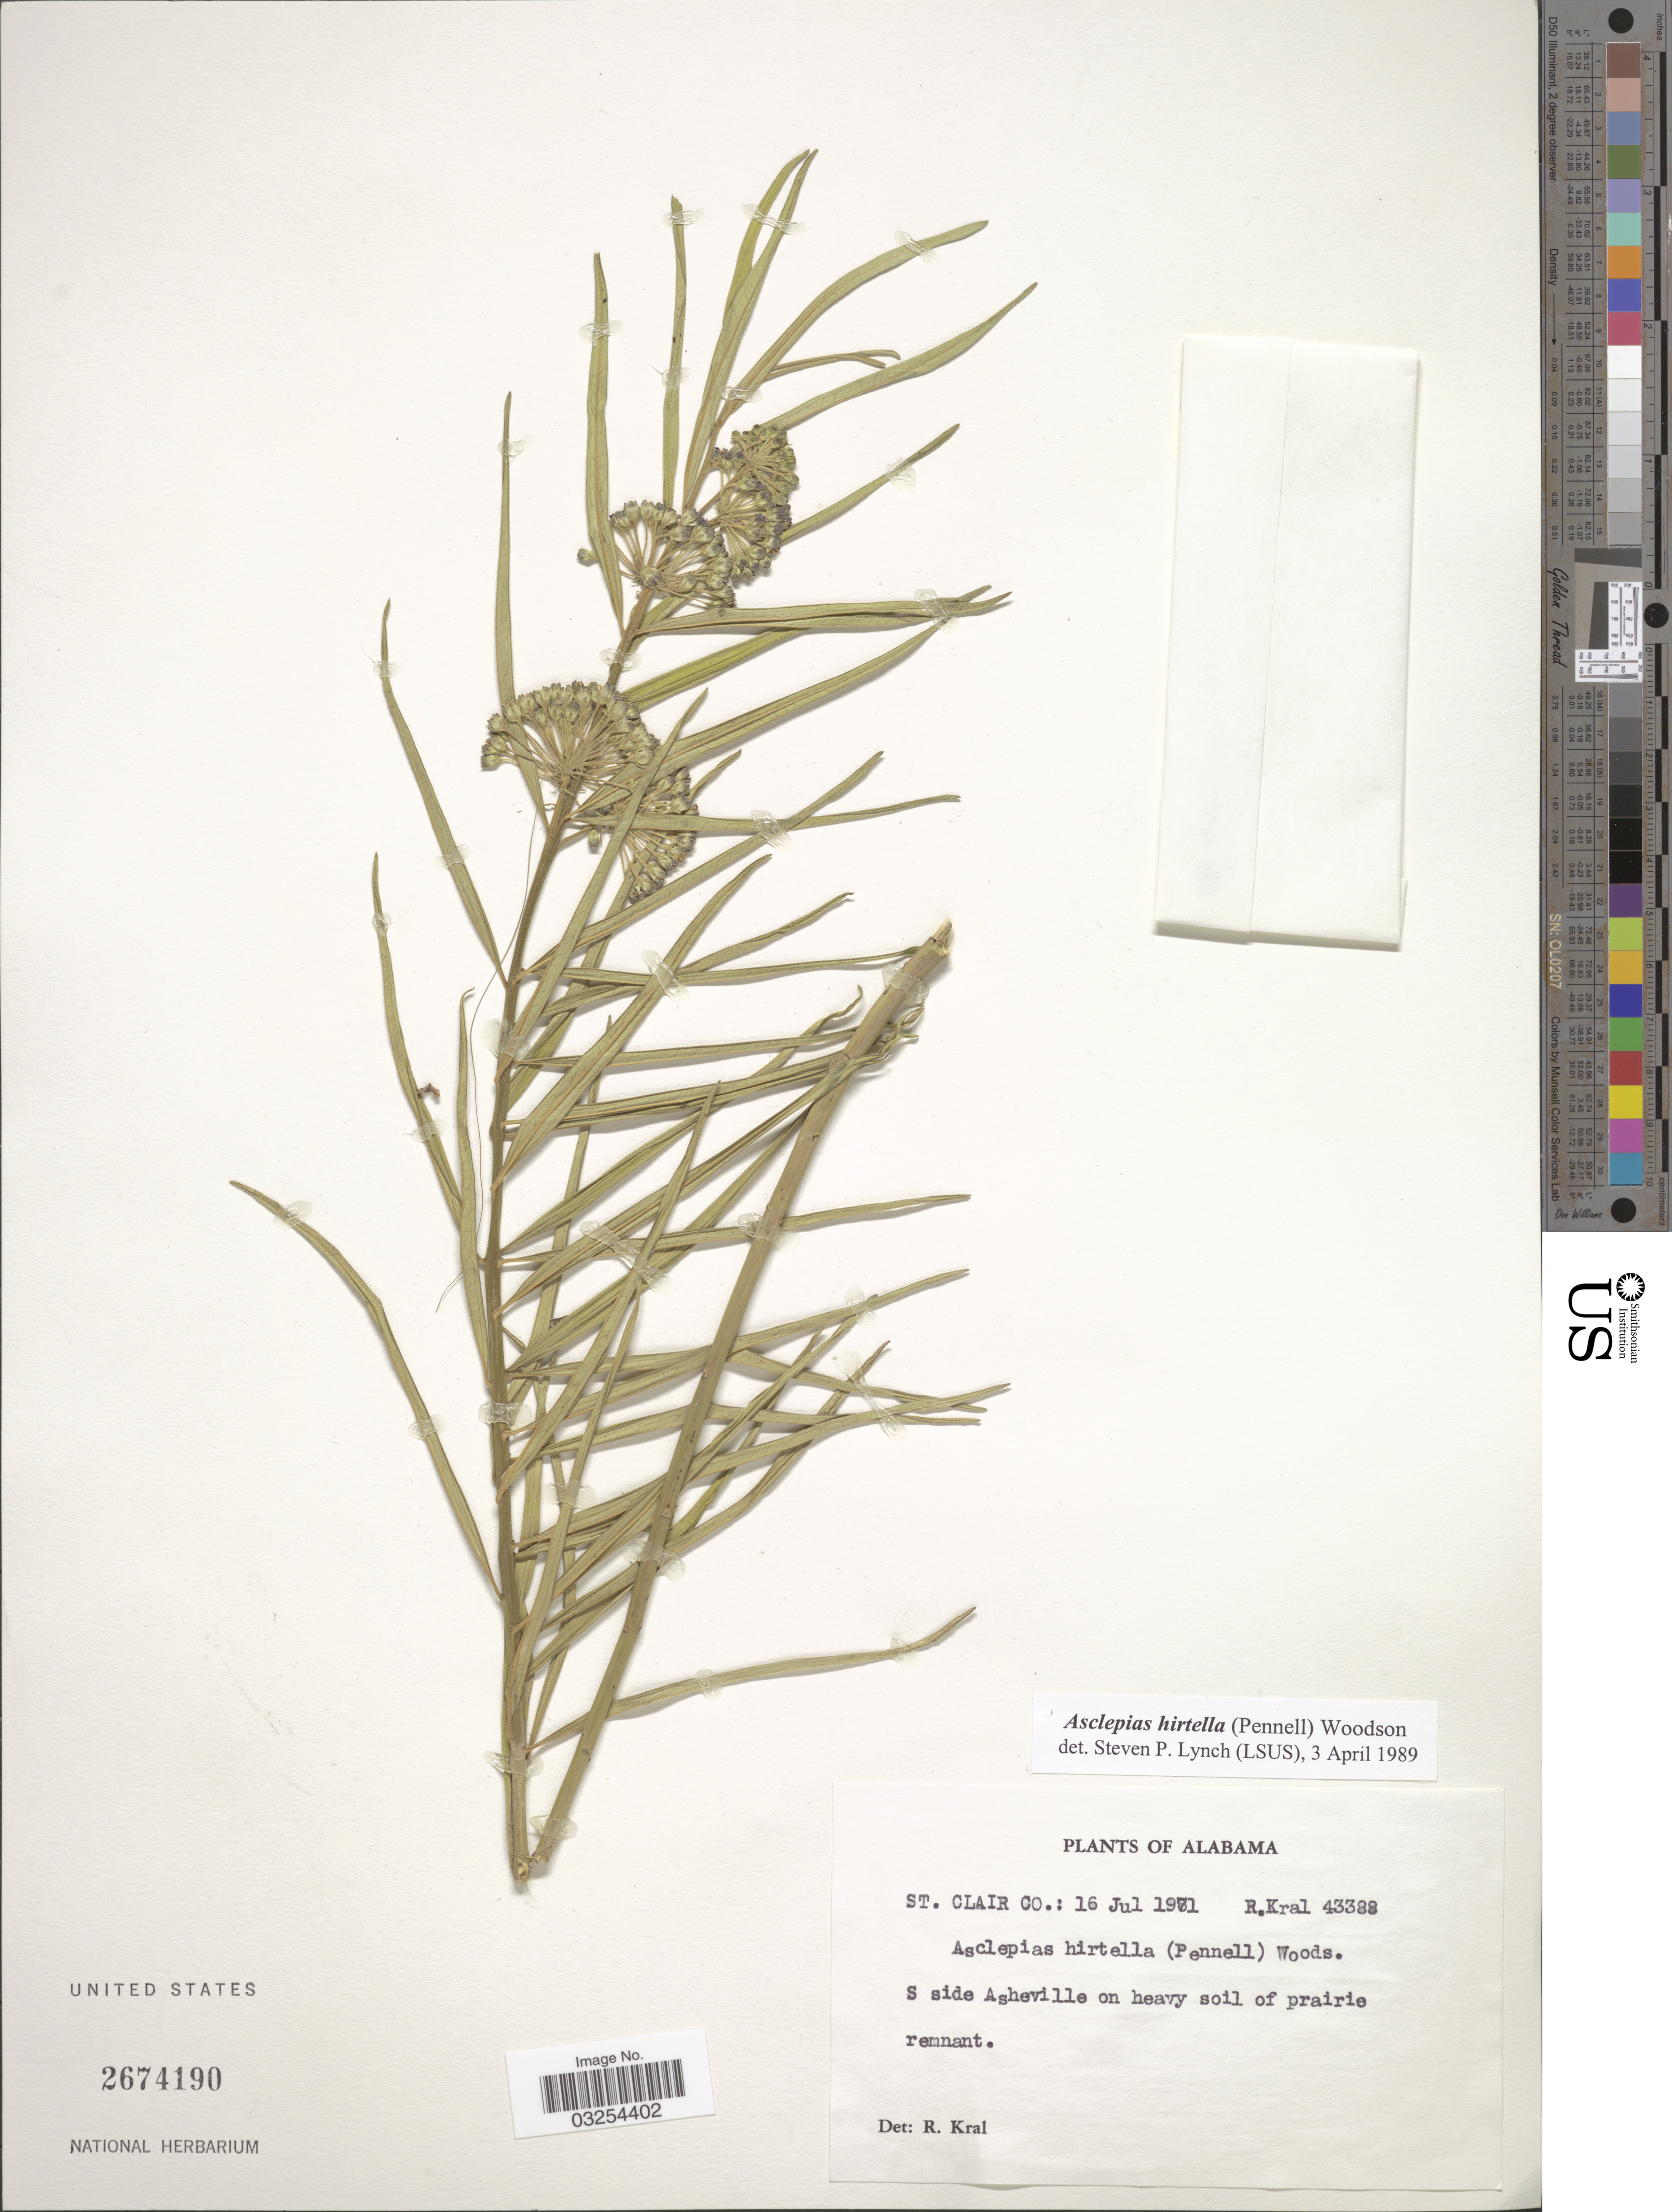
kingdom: Plantae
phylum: Tracheophyta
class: Magnoliopsida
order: Gentianales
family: Apocynaceae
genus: Asclepias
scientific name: Asclepias hirtella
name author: (Pennell) Woodson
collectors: R. Kral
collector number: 43388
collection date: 1971-07-16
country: United States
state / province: Alabama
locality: St. Clair Co. S side Asheville.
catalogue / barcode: US 2674190